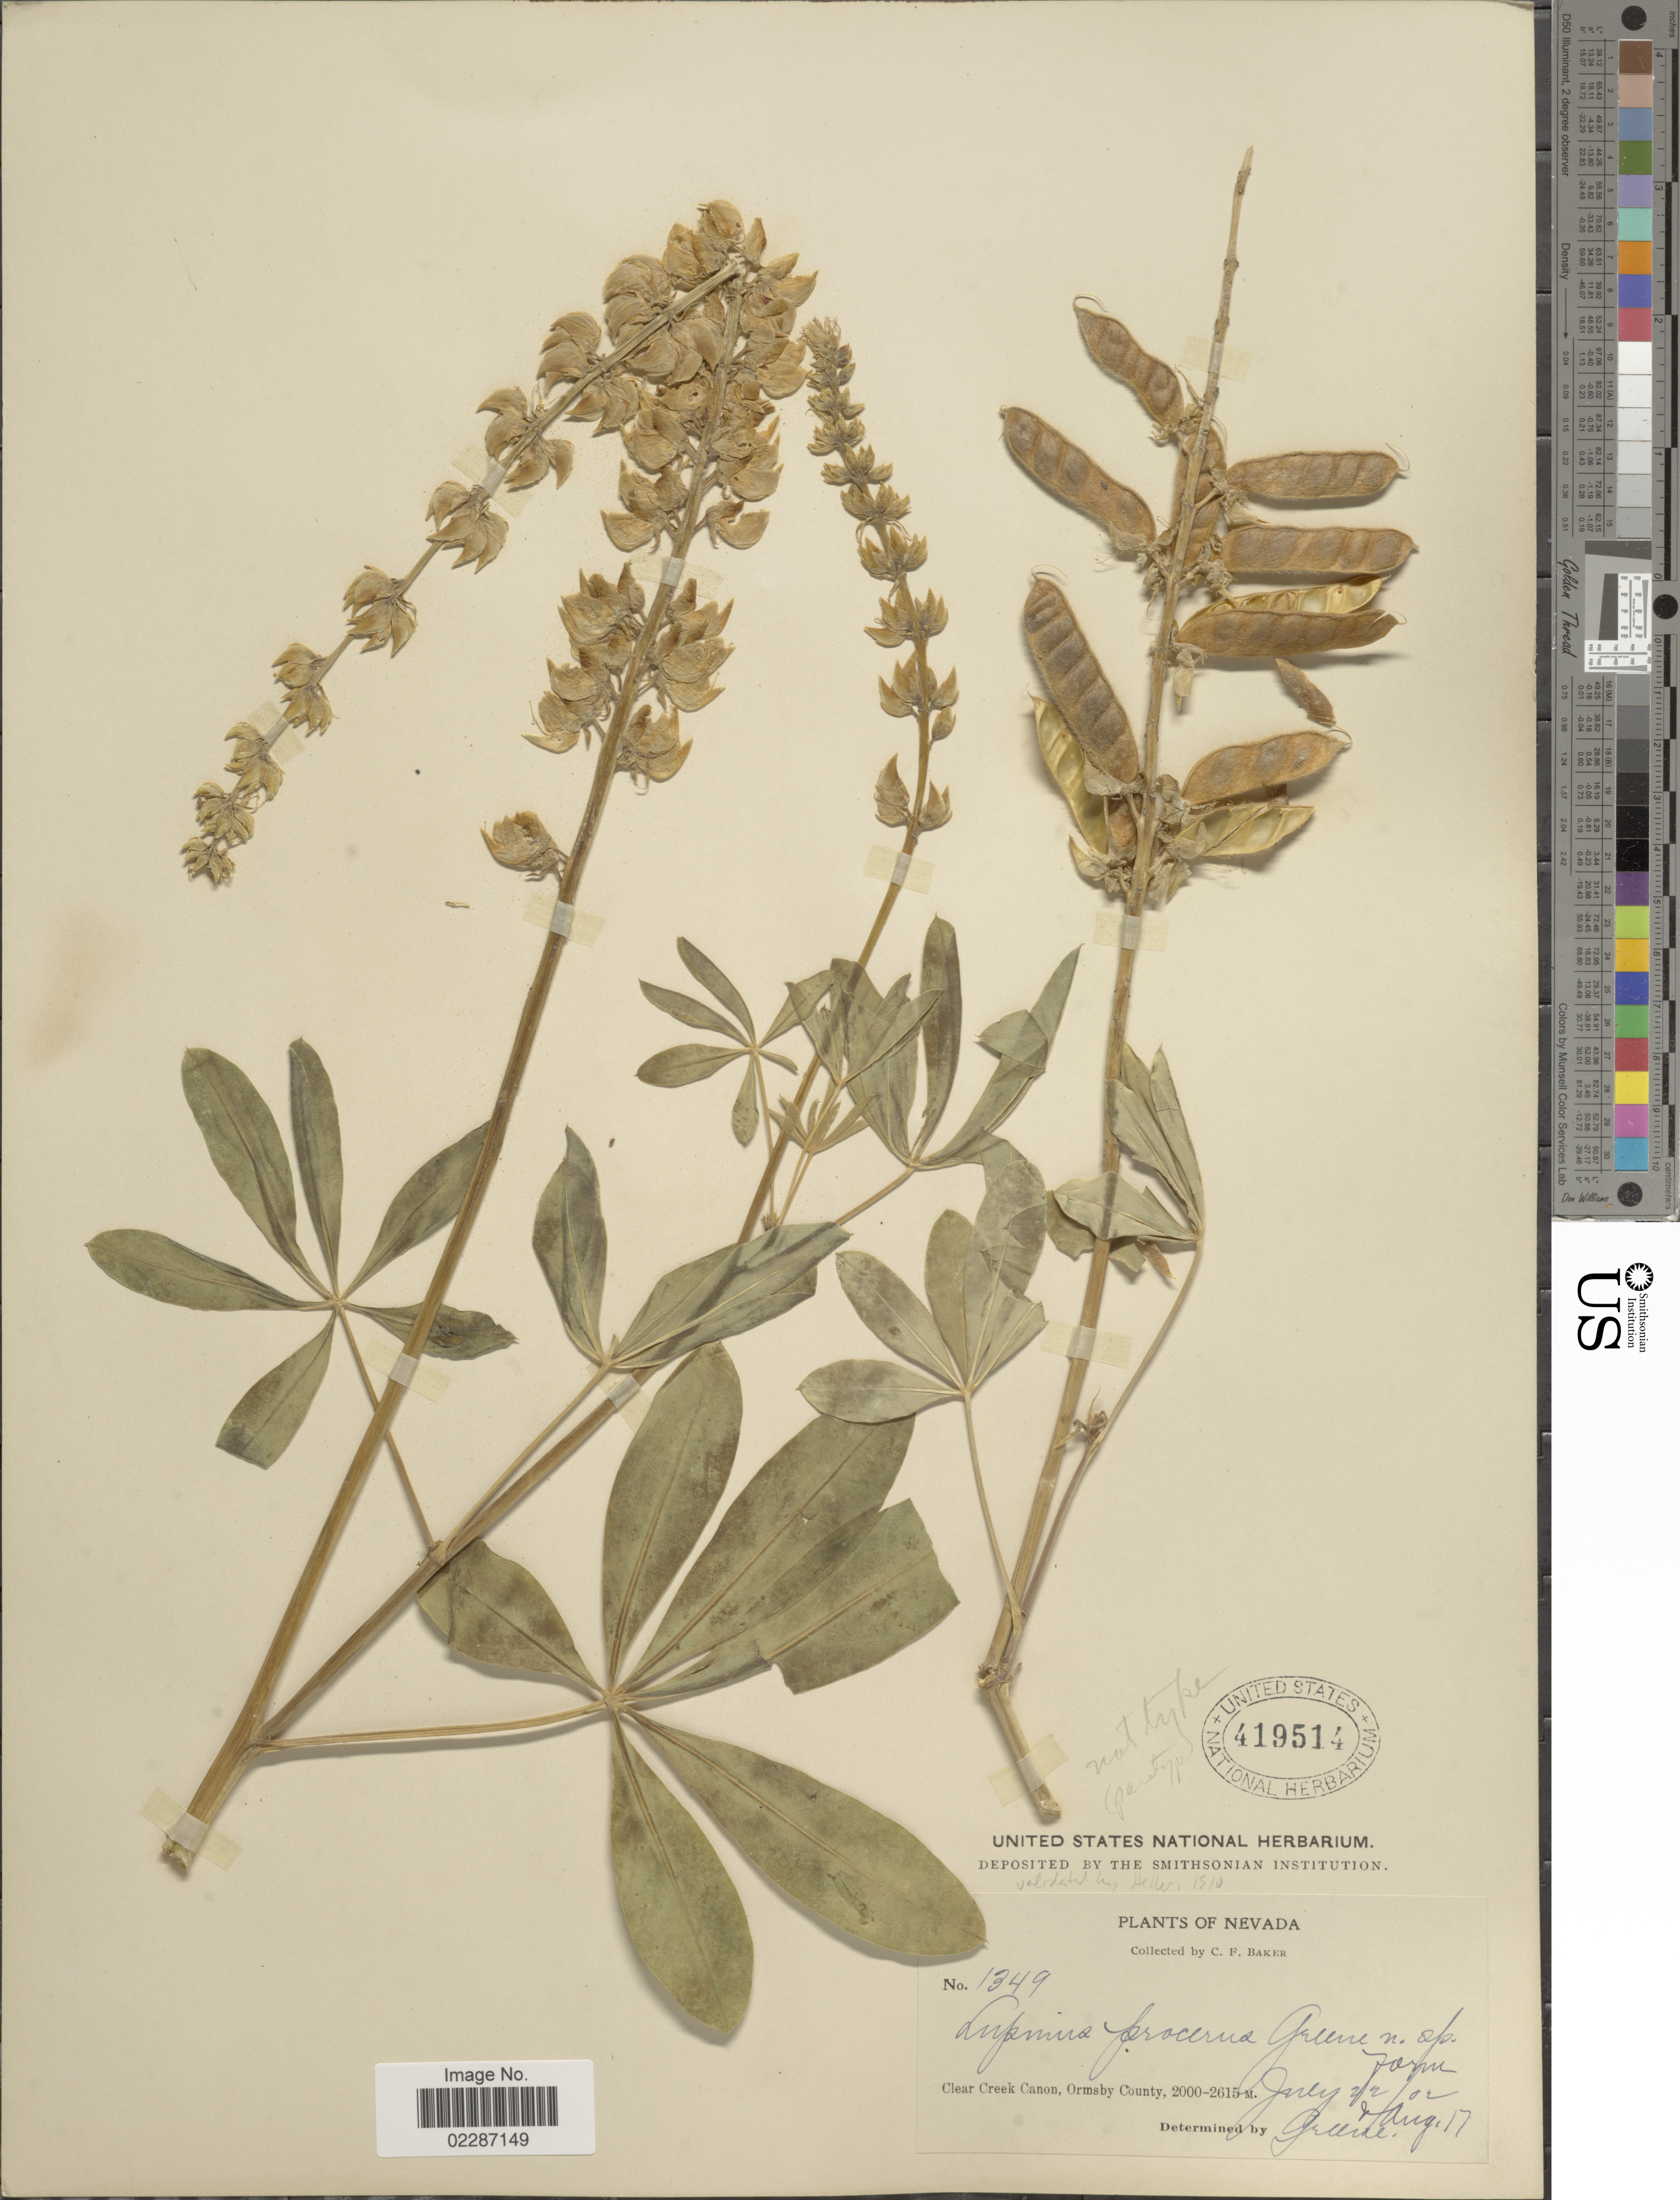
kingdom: Plantae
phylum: Tracheophyta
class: Magnoliopsida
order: Fabales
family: Fabaceae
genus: Lupinus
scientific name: Lupinus procerus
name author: Greene ex A. Heller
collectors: C. F. Baker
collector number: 1349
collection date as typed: Transcribed d/m/y: 22/7/2 to 17/8/2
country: United States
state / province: Nevada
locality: Clear Creek Canon, Ormsby County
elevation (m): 2000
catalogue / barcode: US 419514